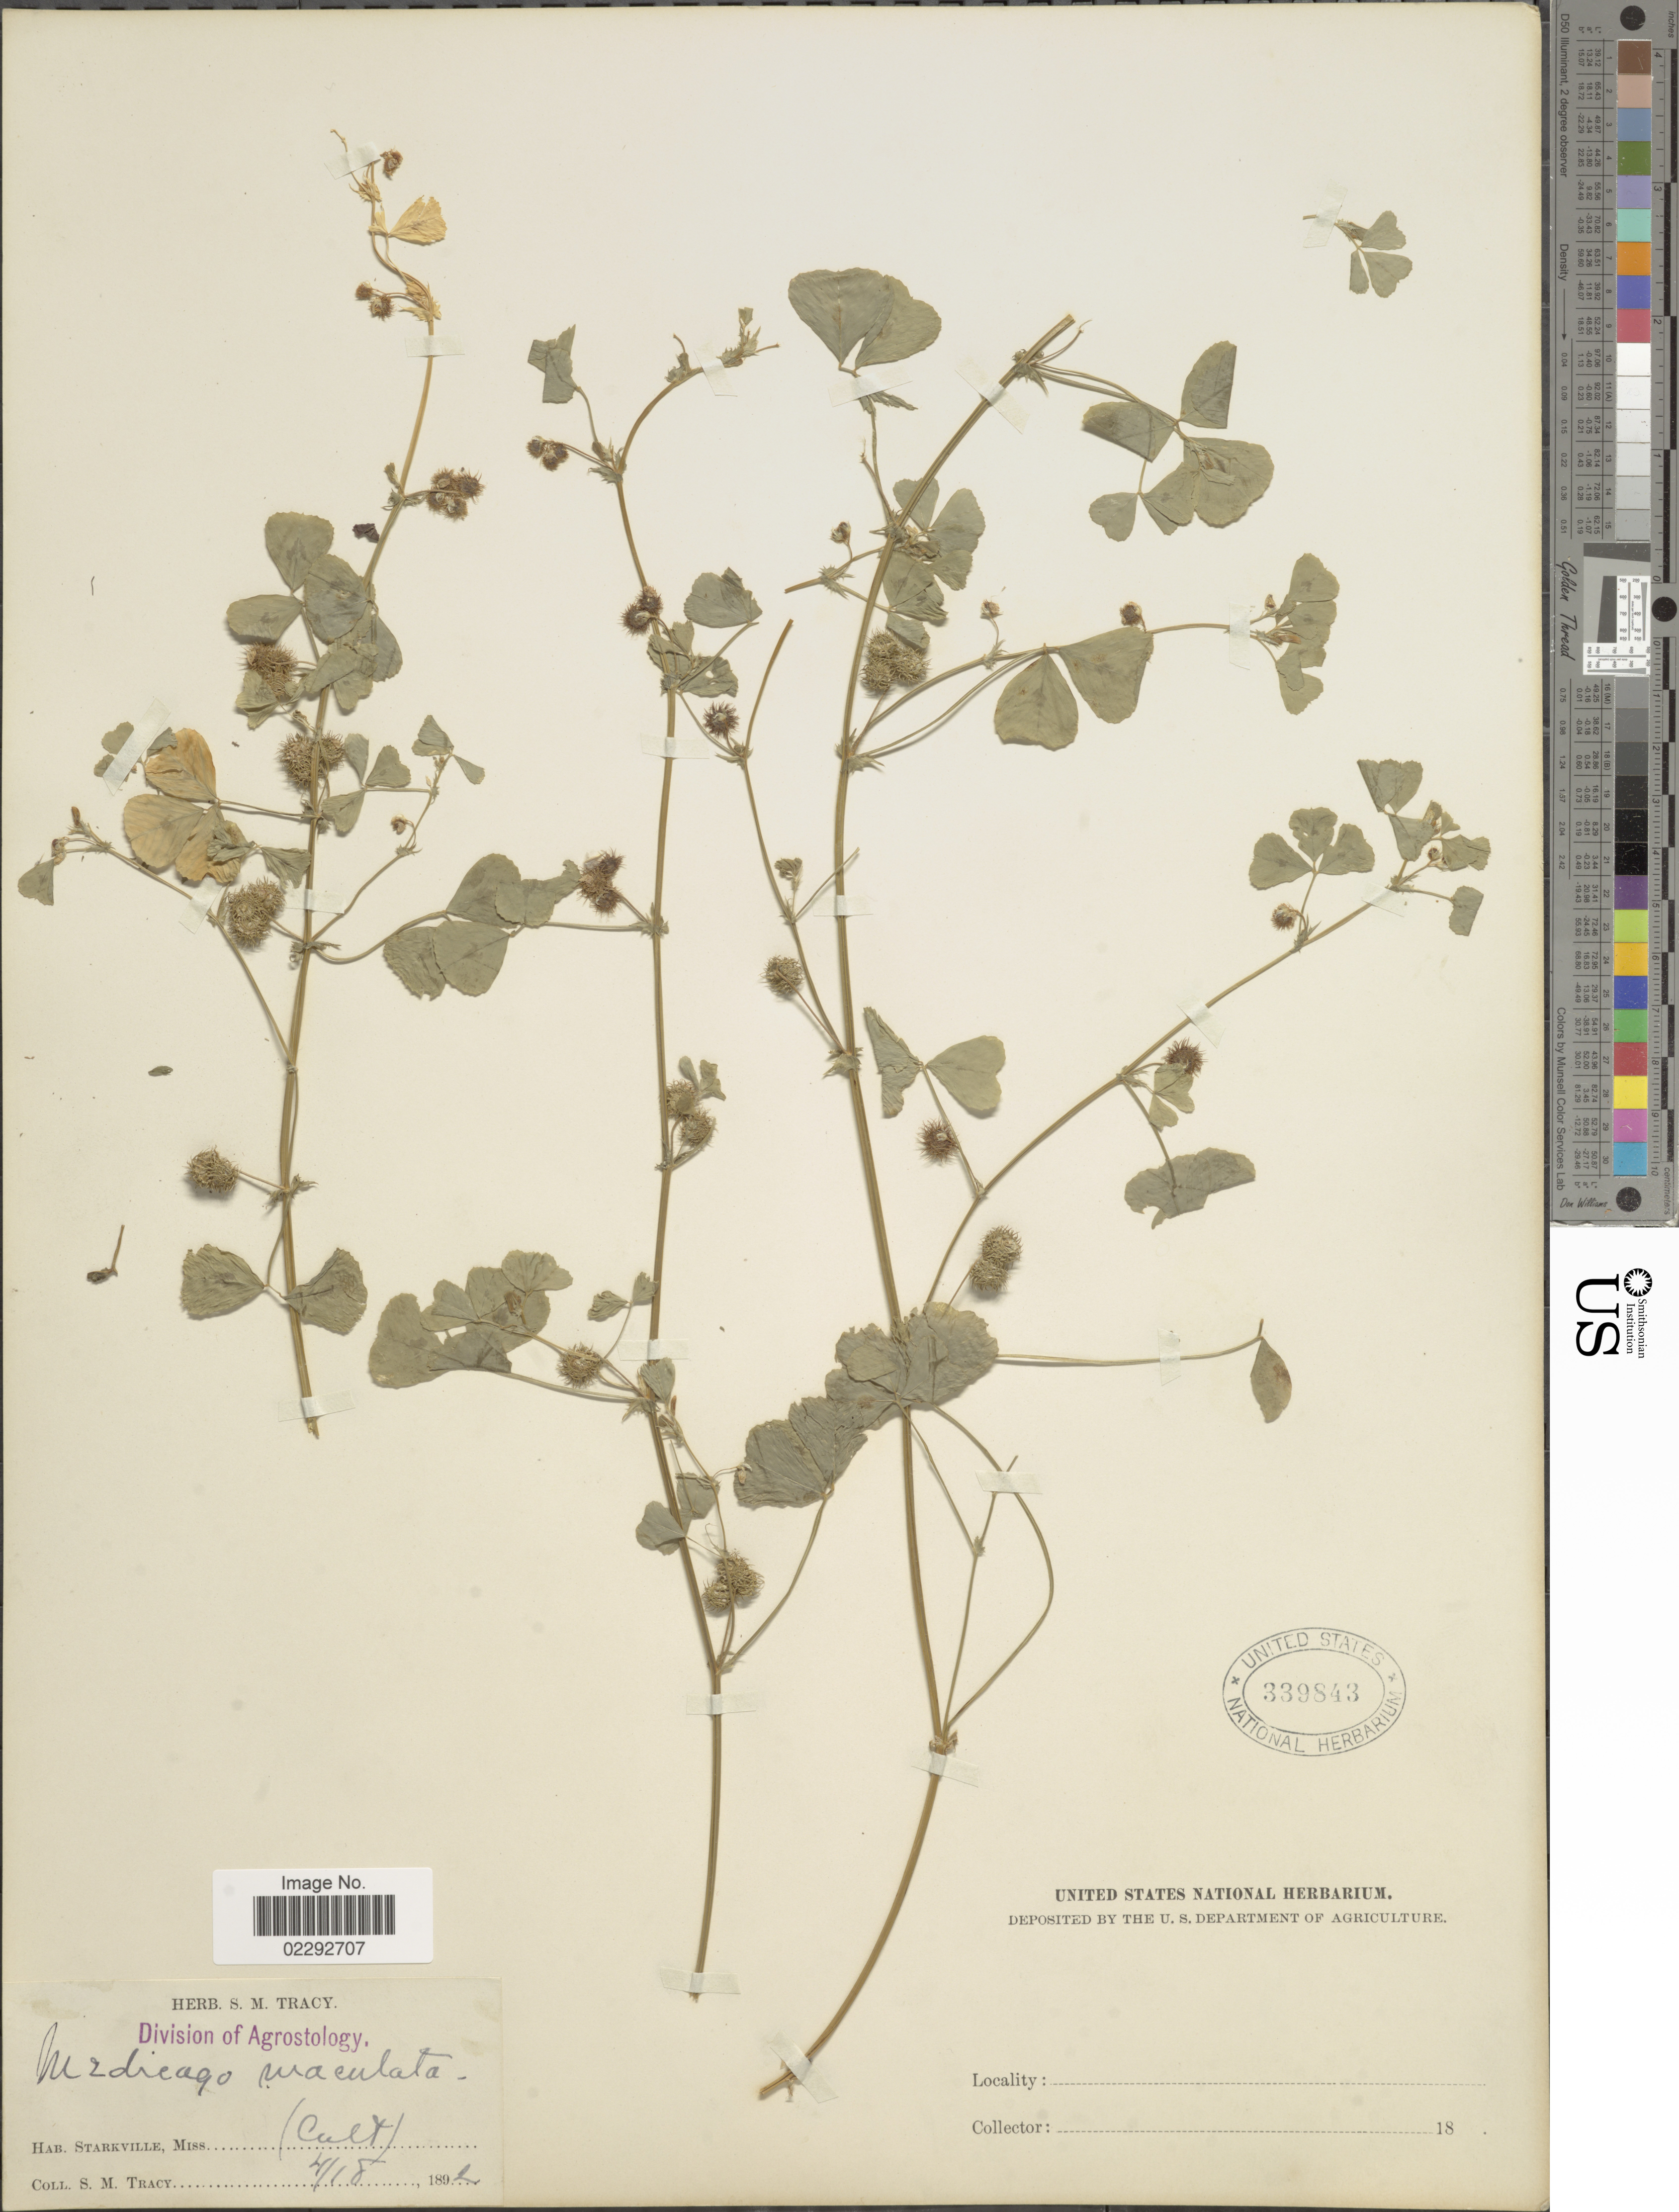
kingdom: Plantae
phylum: Tracheophyta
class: Magnoliopsida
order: Fabales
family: Fabaceae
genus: Medicago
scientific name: Medicago arabica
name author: (L.) Huds.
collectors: S. M. Tracy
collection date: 1892-04-18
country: United States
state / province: Mississippi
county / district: Oktibbeha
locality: Starkville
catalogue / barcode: US 339843